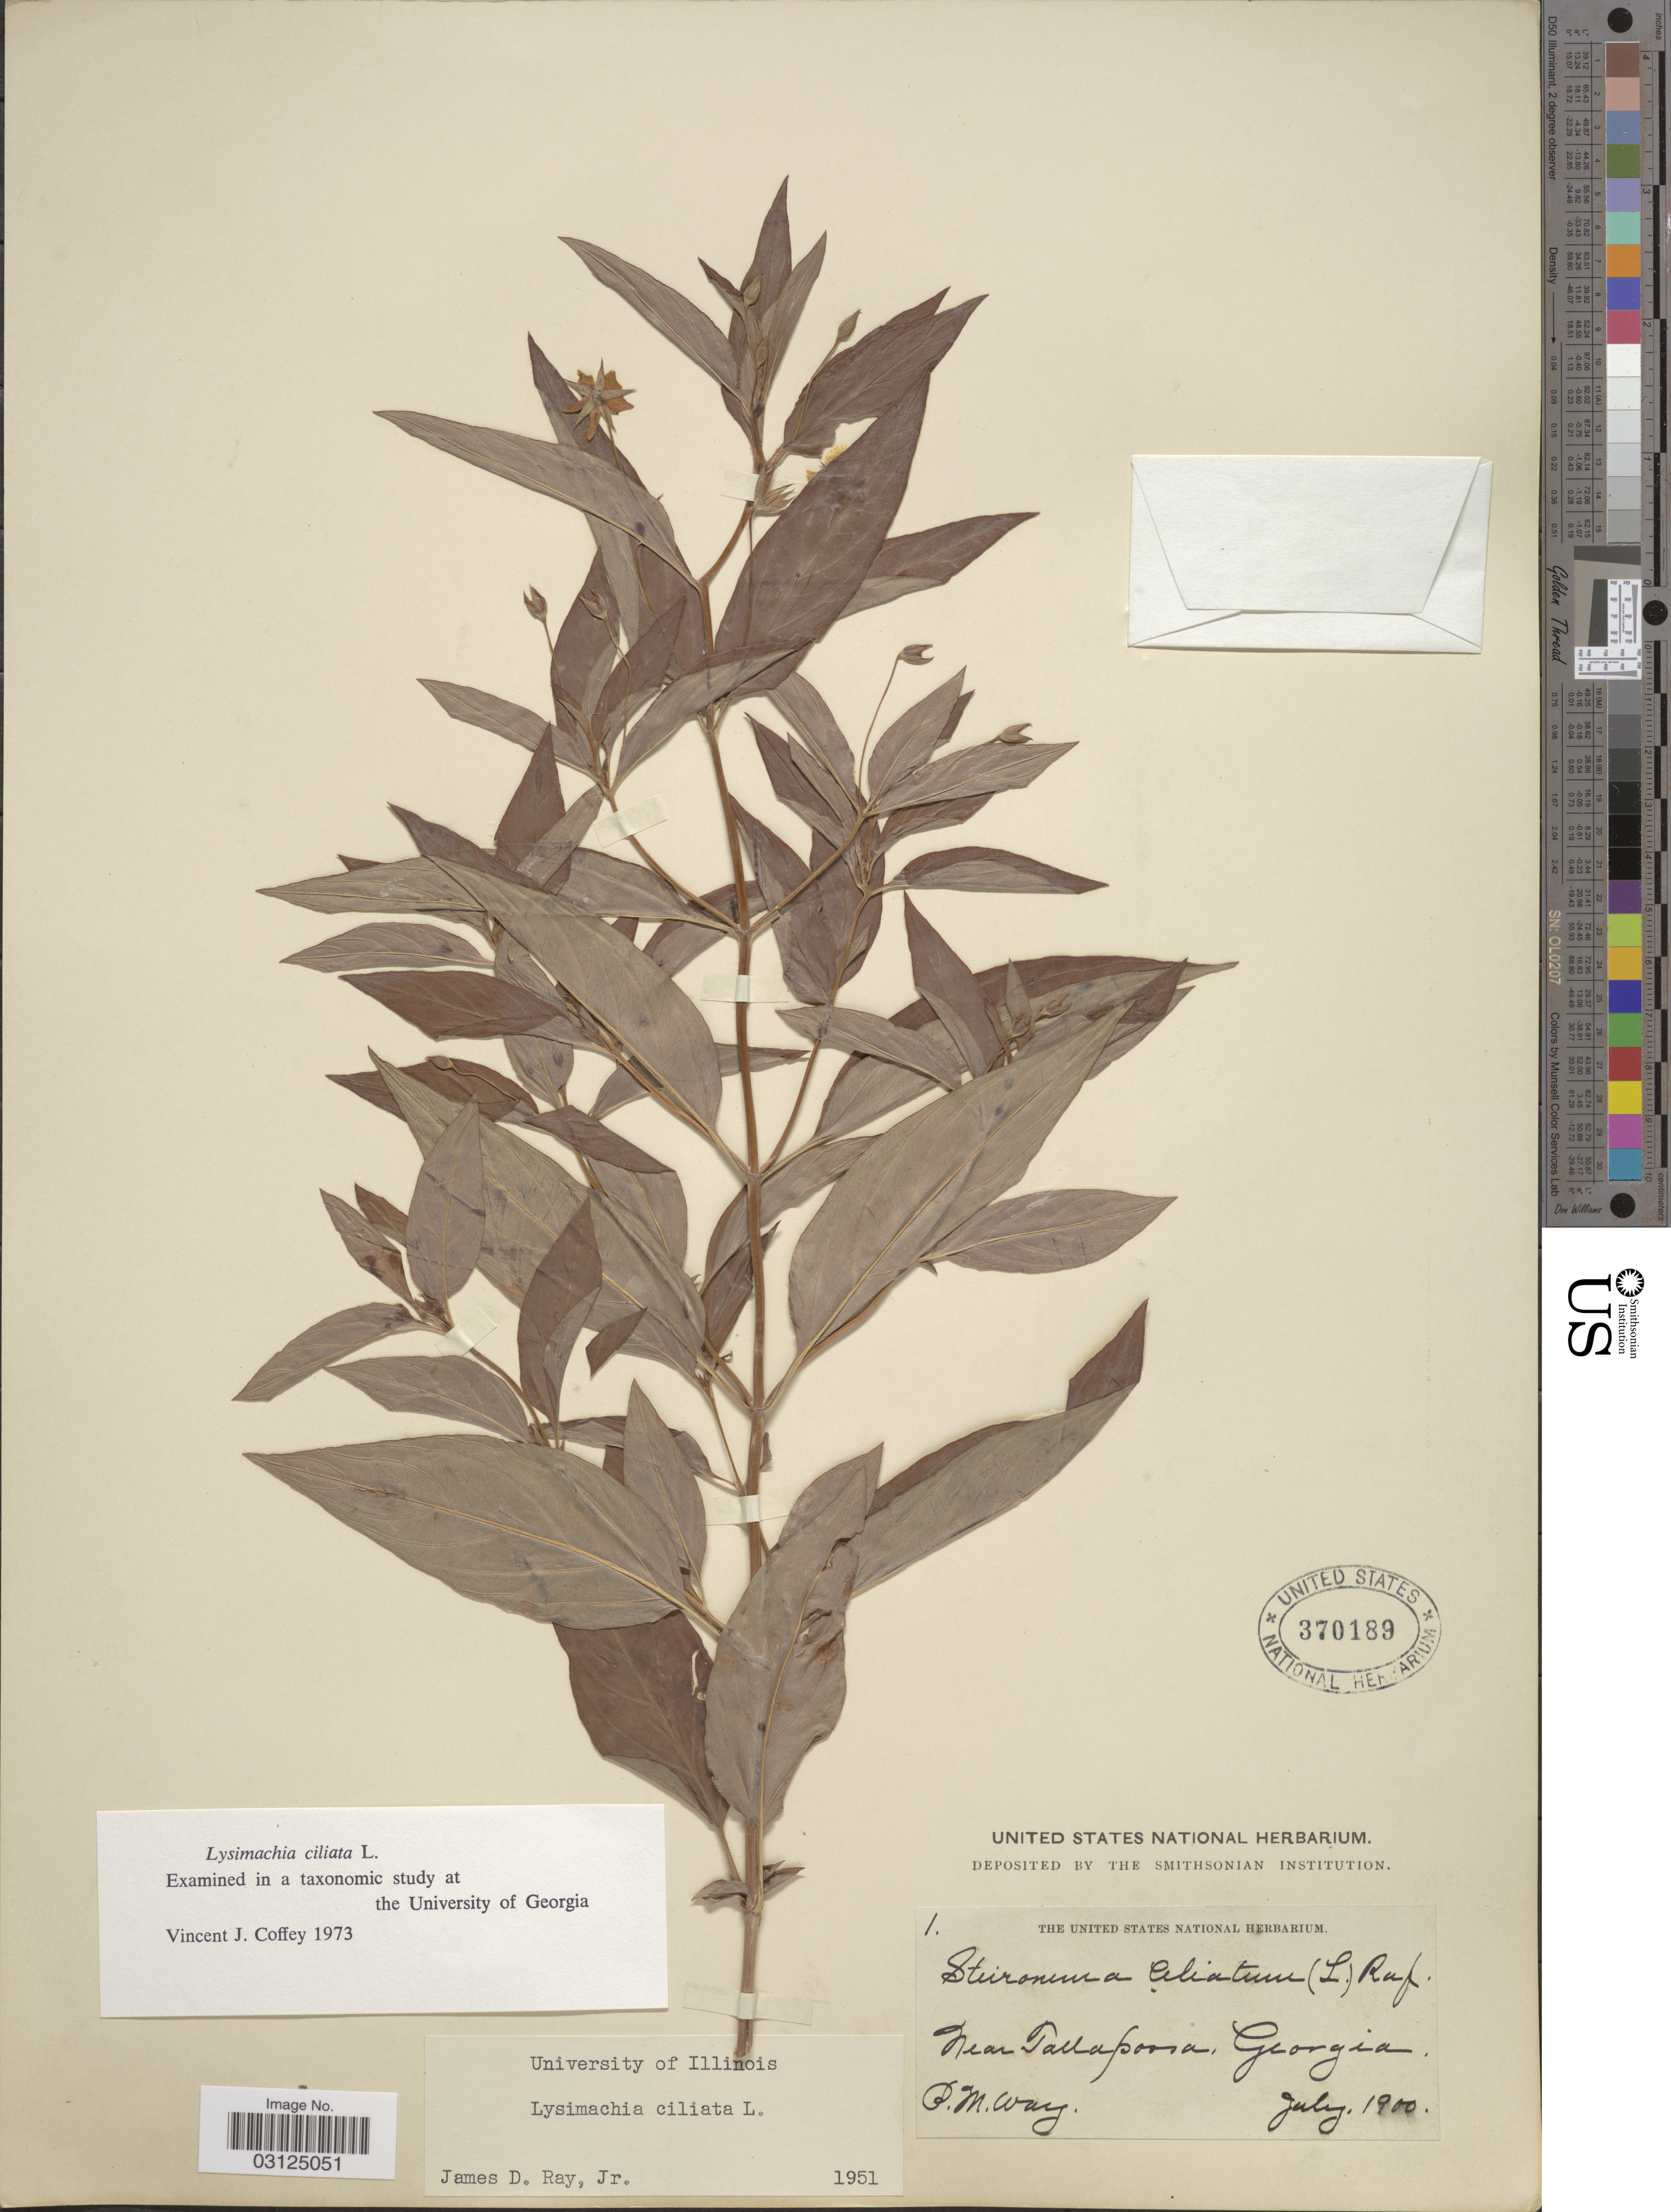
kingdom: Plantae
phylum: Tracheophyta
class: Magnoliopsida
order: Ericales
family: Primulaceae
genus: Lysimachia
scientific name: Lysimachia ciliata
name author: L.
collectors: P. Way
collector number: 1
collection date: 1900-07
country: United States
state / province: Georgia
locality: Near Tallapoosa.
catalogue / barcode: US 370189